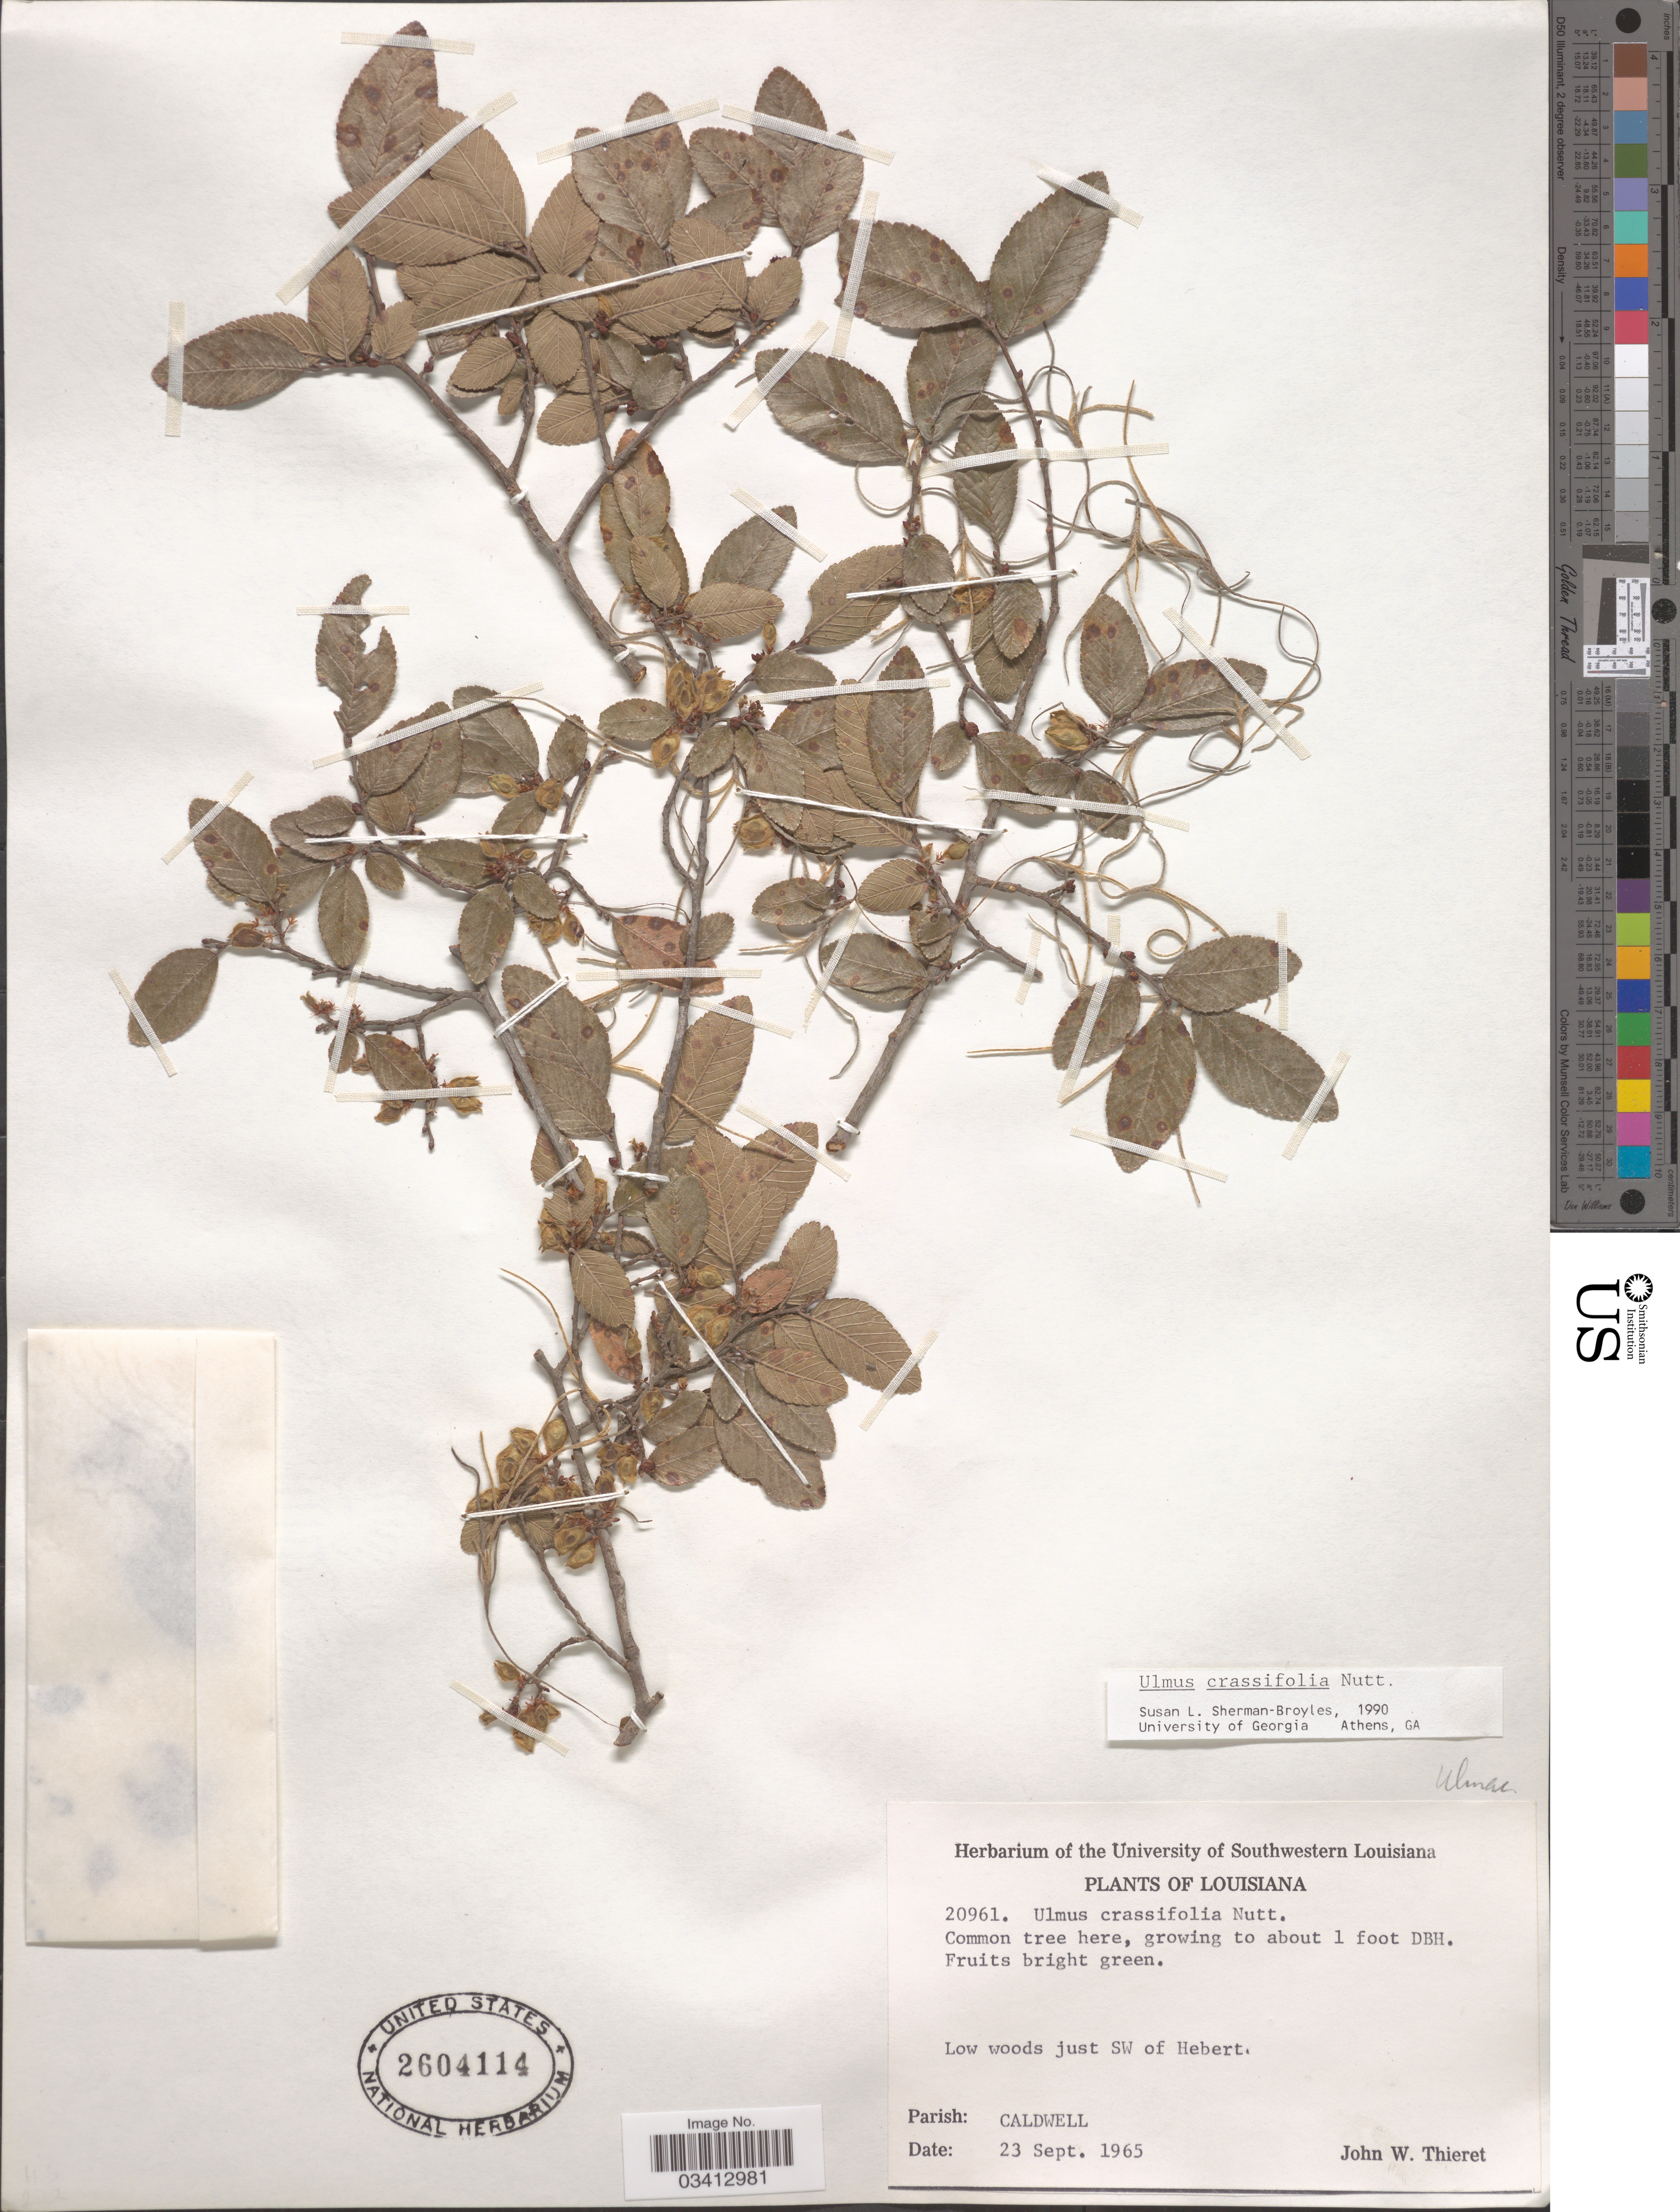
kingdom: Plantae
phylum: Tracheophyta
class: Magnoliopsida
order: Rosales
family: Ulmaceae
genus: Ulmus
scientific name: Ulmus crassifolia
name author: Nutt.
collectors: J. W. Thieret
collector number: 20961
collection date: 1965-09-23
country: United States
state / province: Louisiana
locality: Low woods just SW of Hebert. Parish: Caldwell.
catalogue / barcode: US 2604114